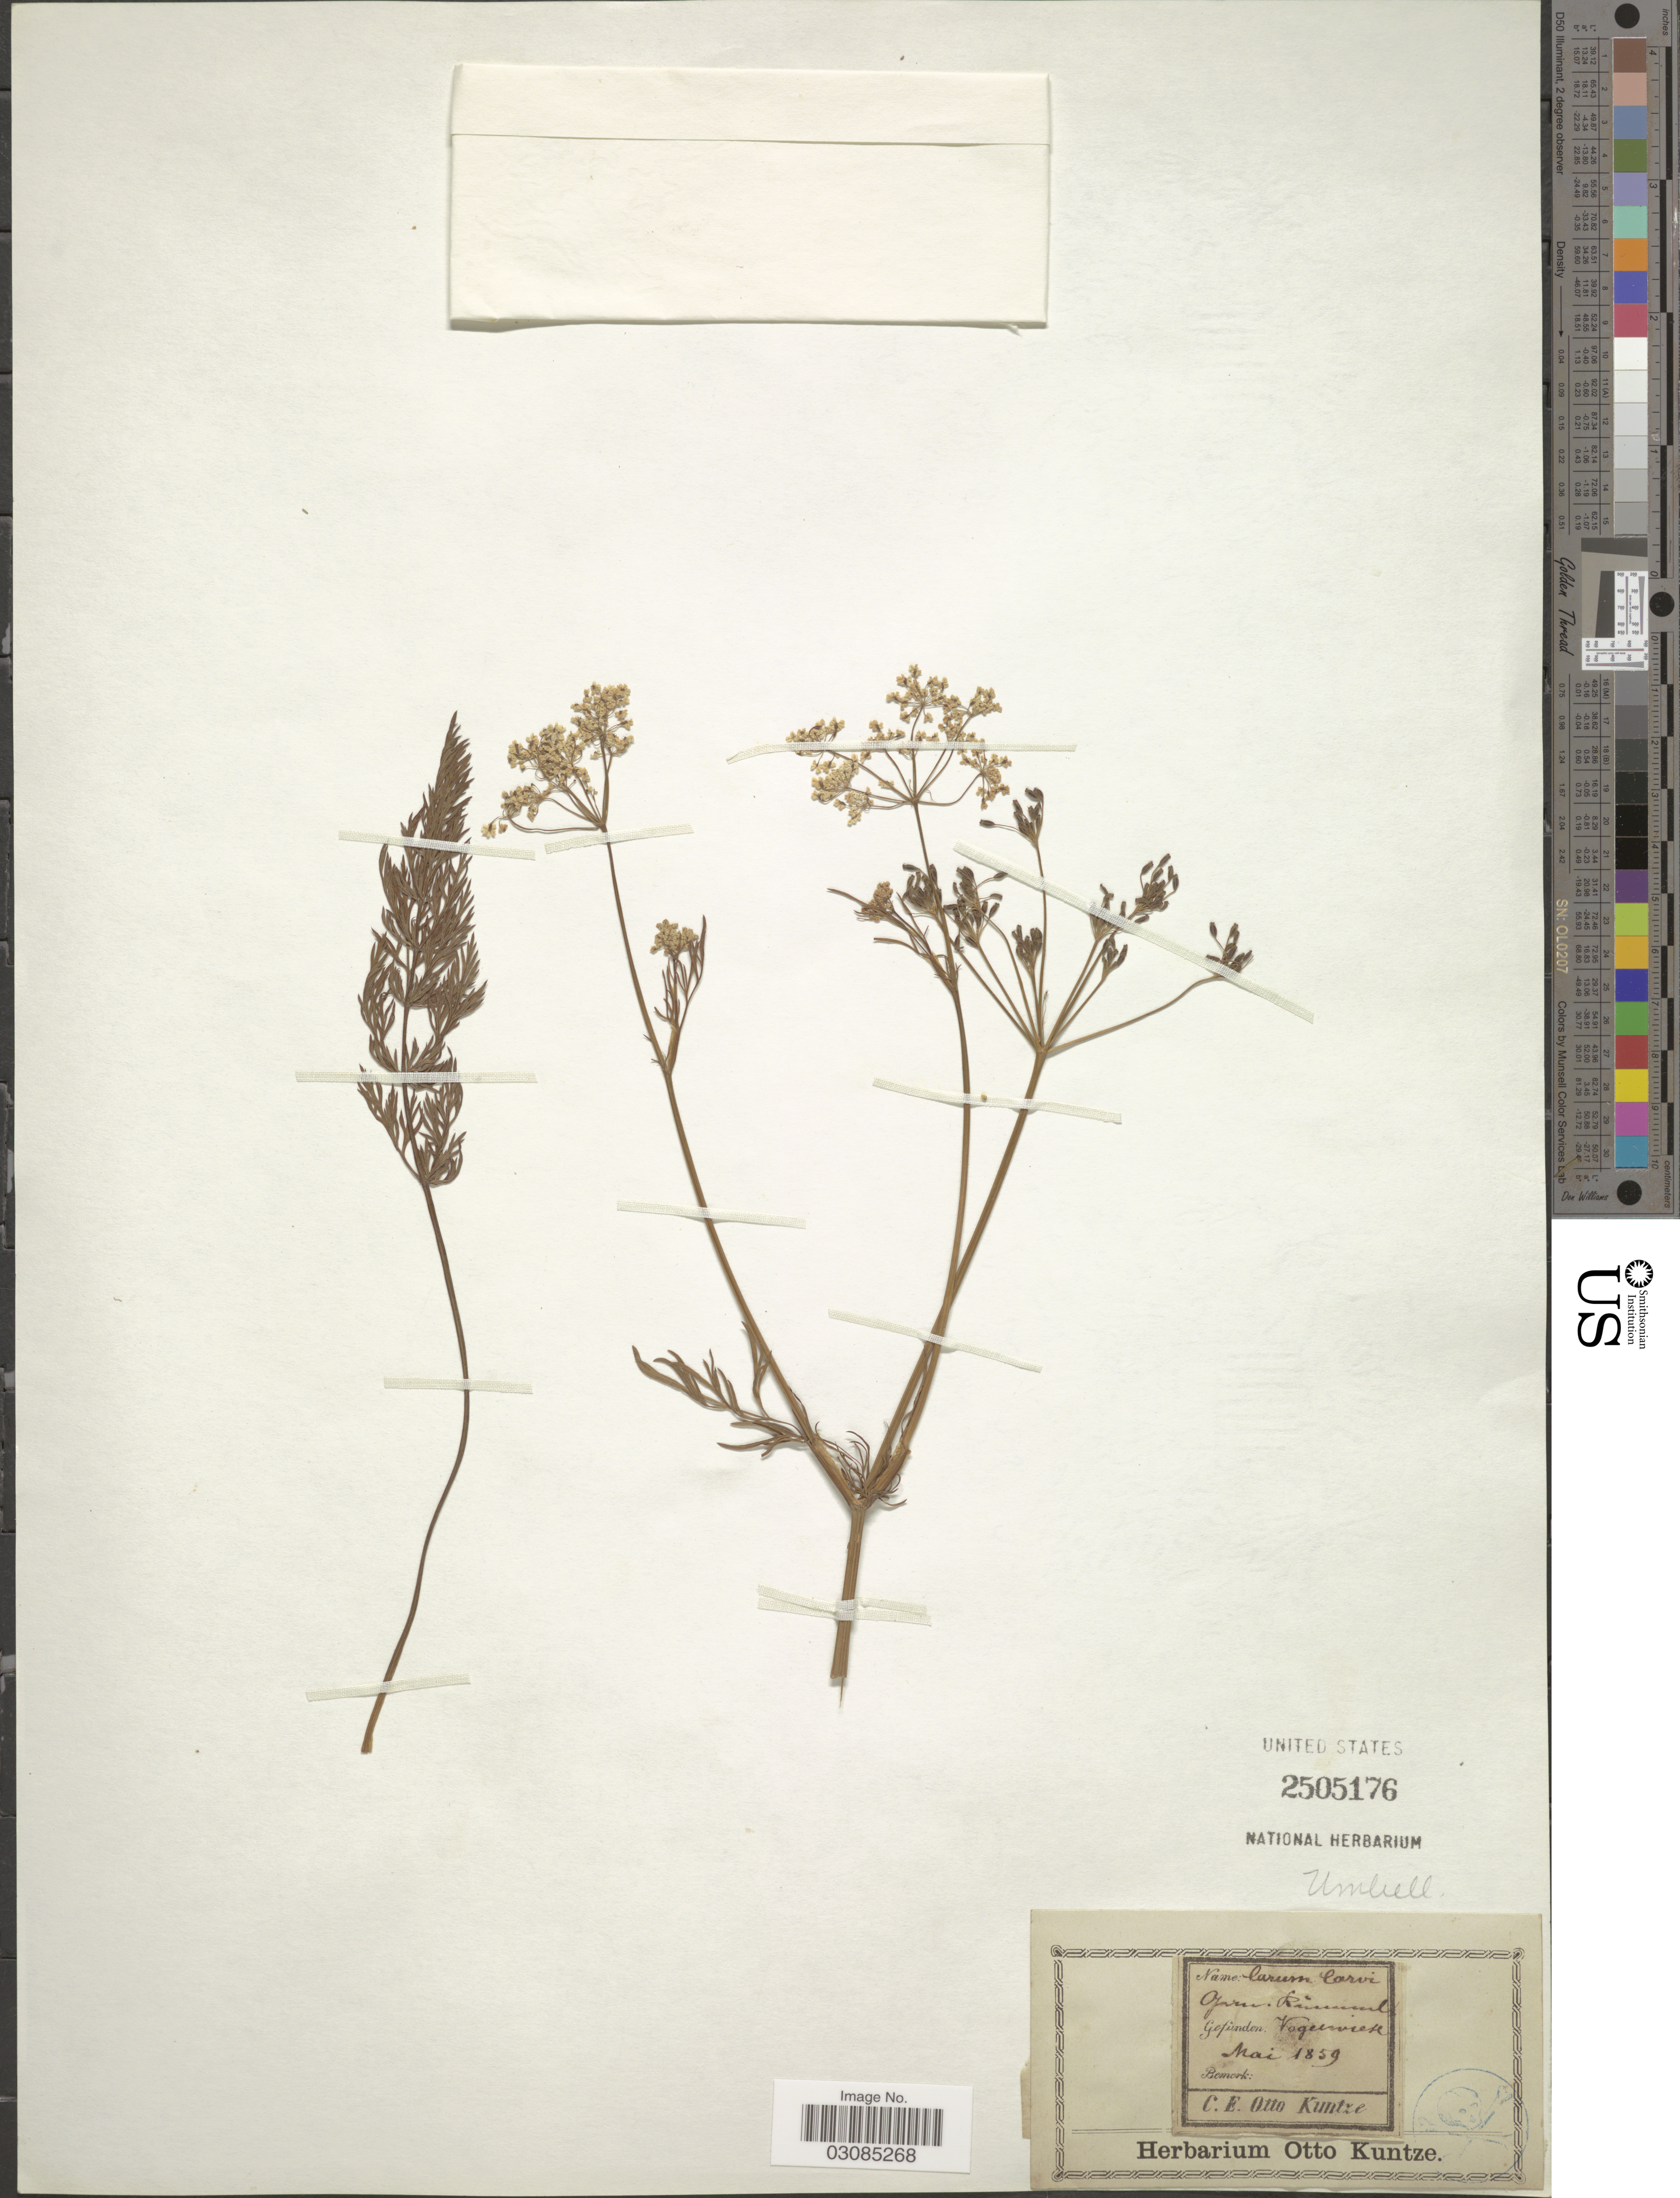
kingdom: Plantae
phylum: Tracheophyta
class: Magnoliopsida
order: Apiales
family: Apiaceae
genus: Carum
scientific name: Carum carvi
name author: L.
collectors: C.E.O. Kuntze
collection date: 1859-05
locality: Vogelviese [interpreted].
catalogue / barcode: US 2505176